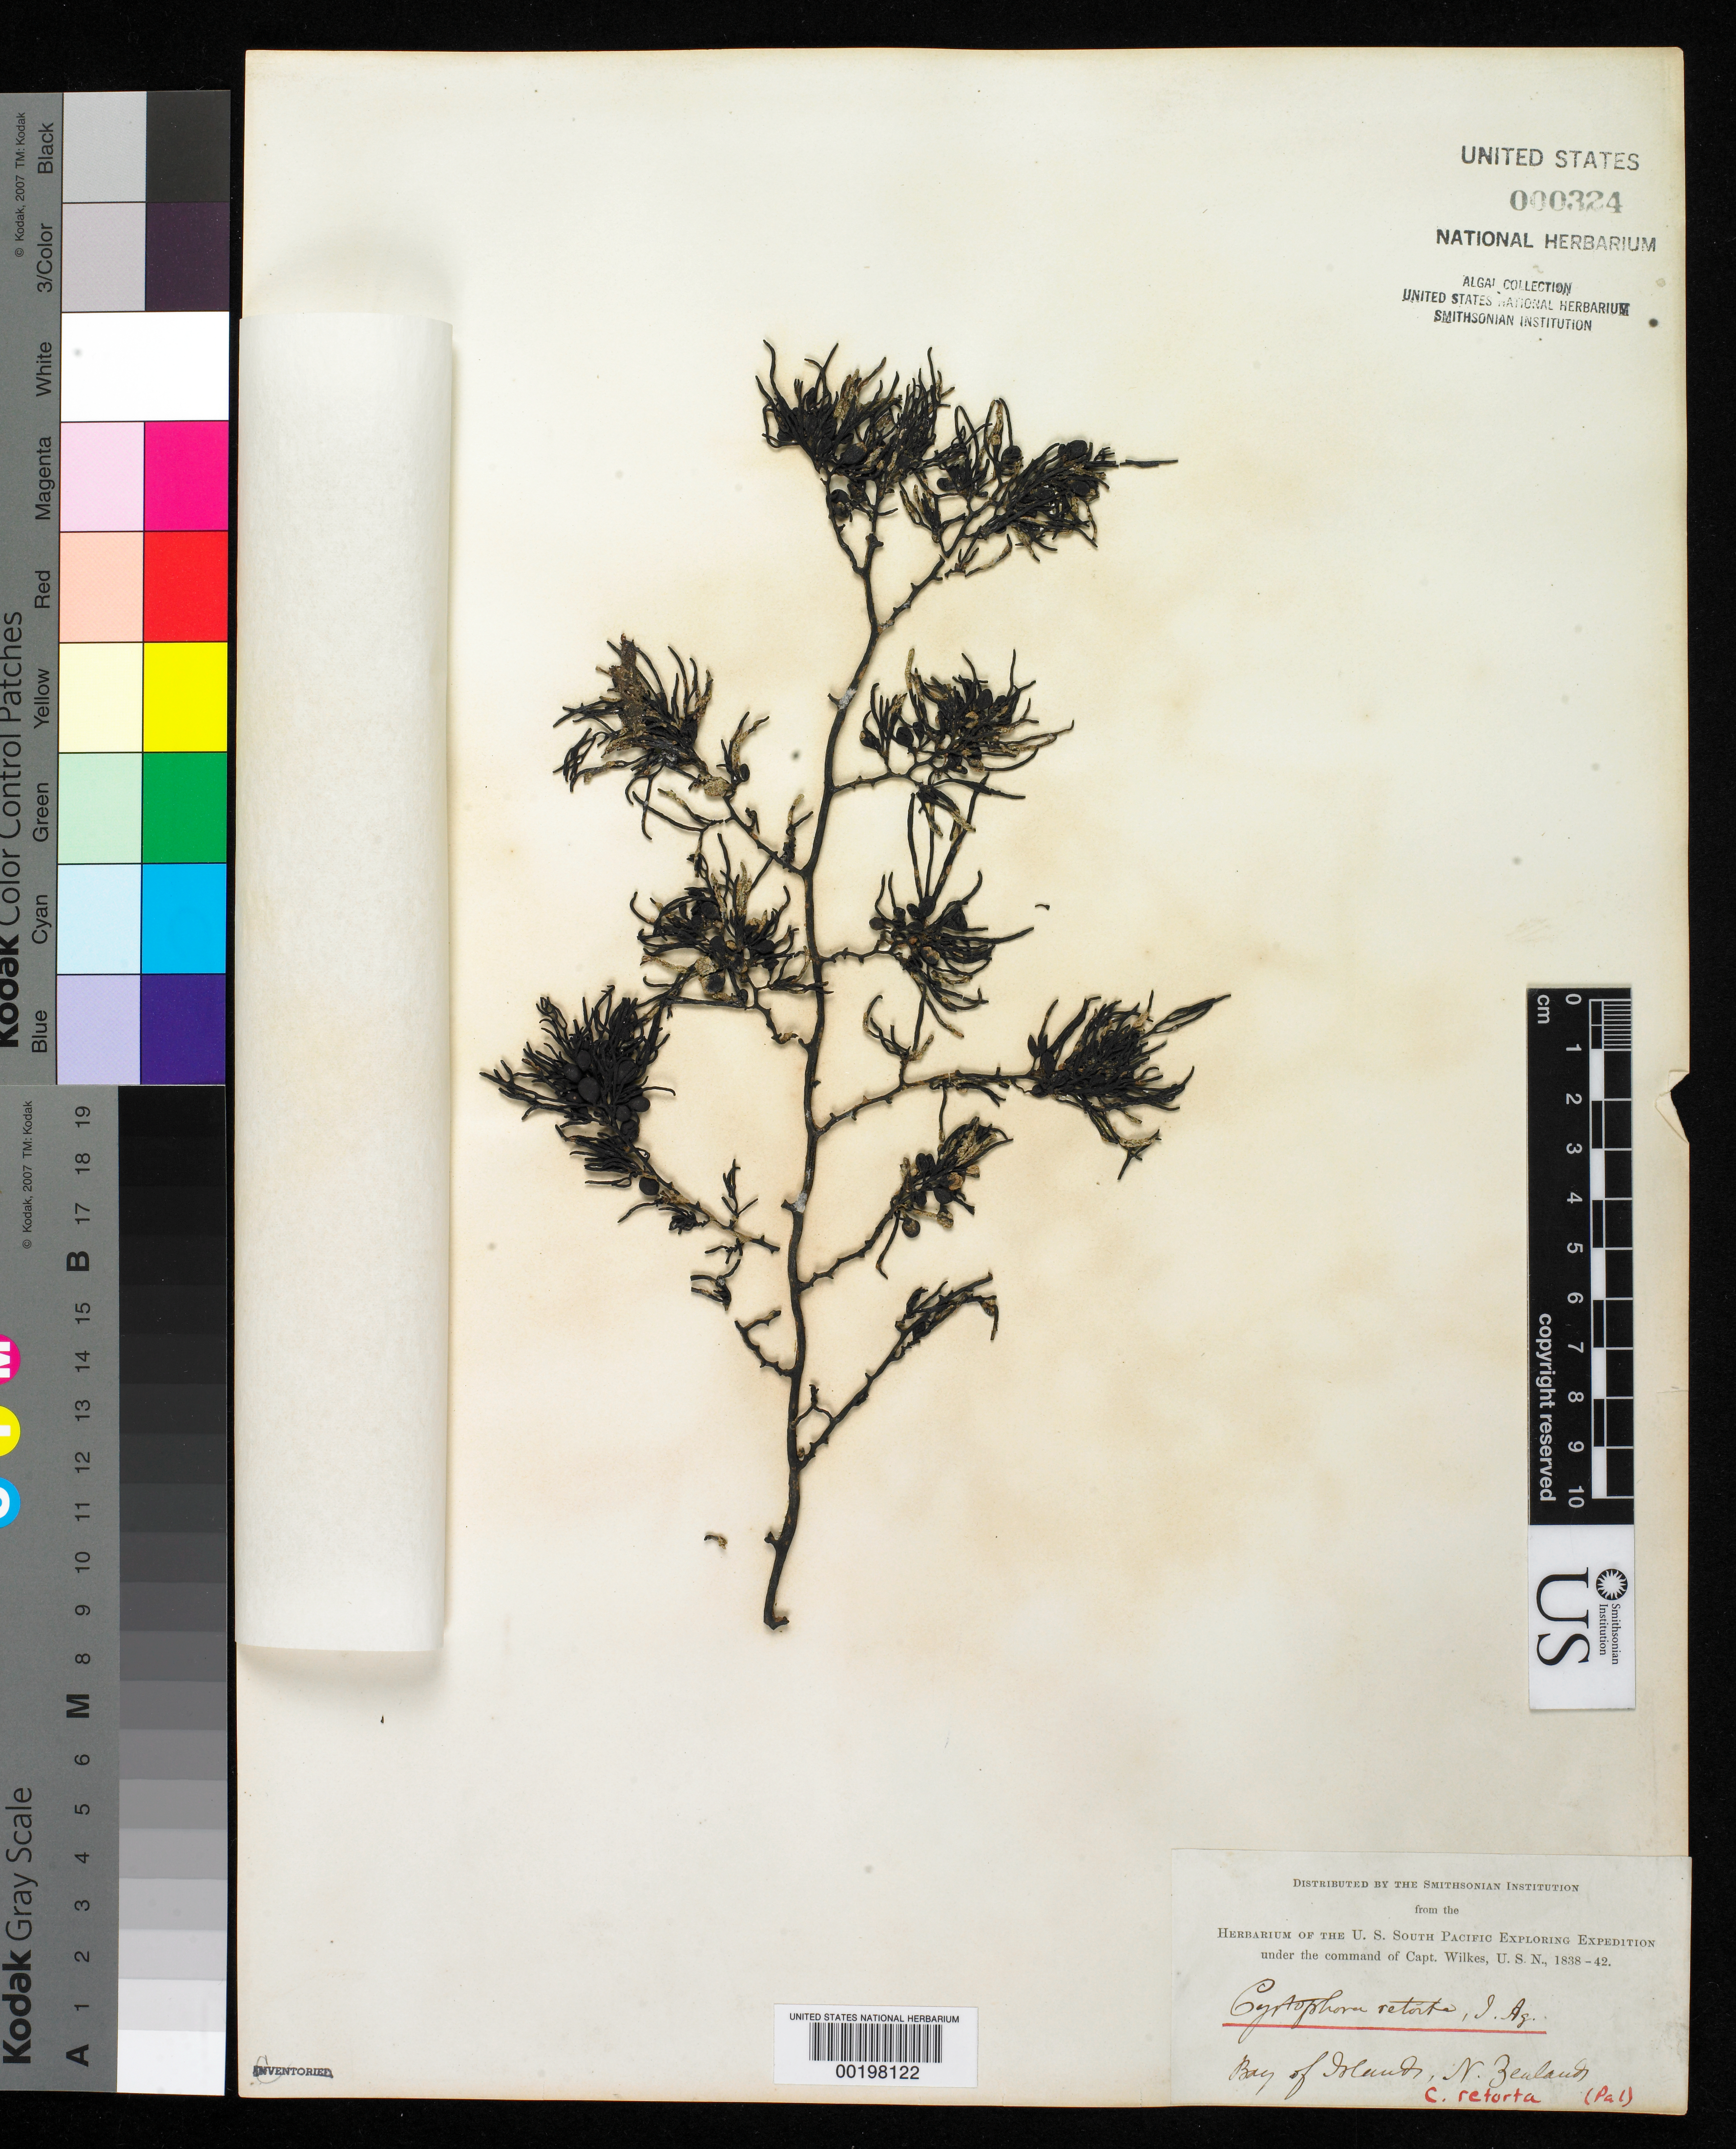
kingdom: Chromista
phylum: Ochrophyta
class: Phaeophyceae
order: Fucales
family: Sargassaceae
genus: Cystophora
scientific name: Cystophora retorta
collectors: W. D. Brackenridge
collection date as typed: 1839 or -- --- 1840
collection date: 1839 or 1840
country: New Zealand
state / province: Northland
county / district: Far North District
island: North Island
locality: Bay of Islands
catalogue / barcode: US 324